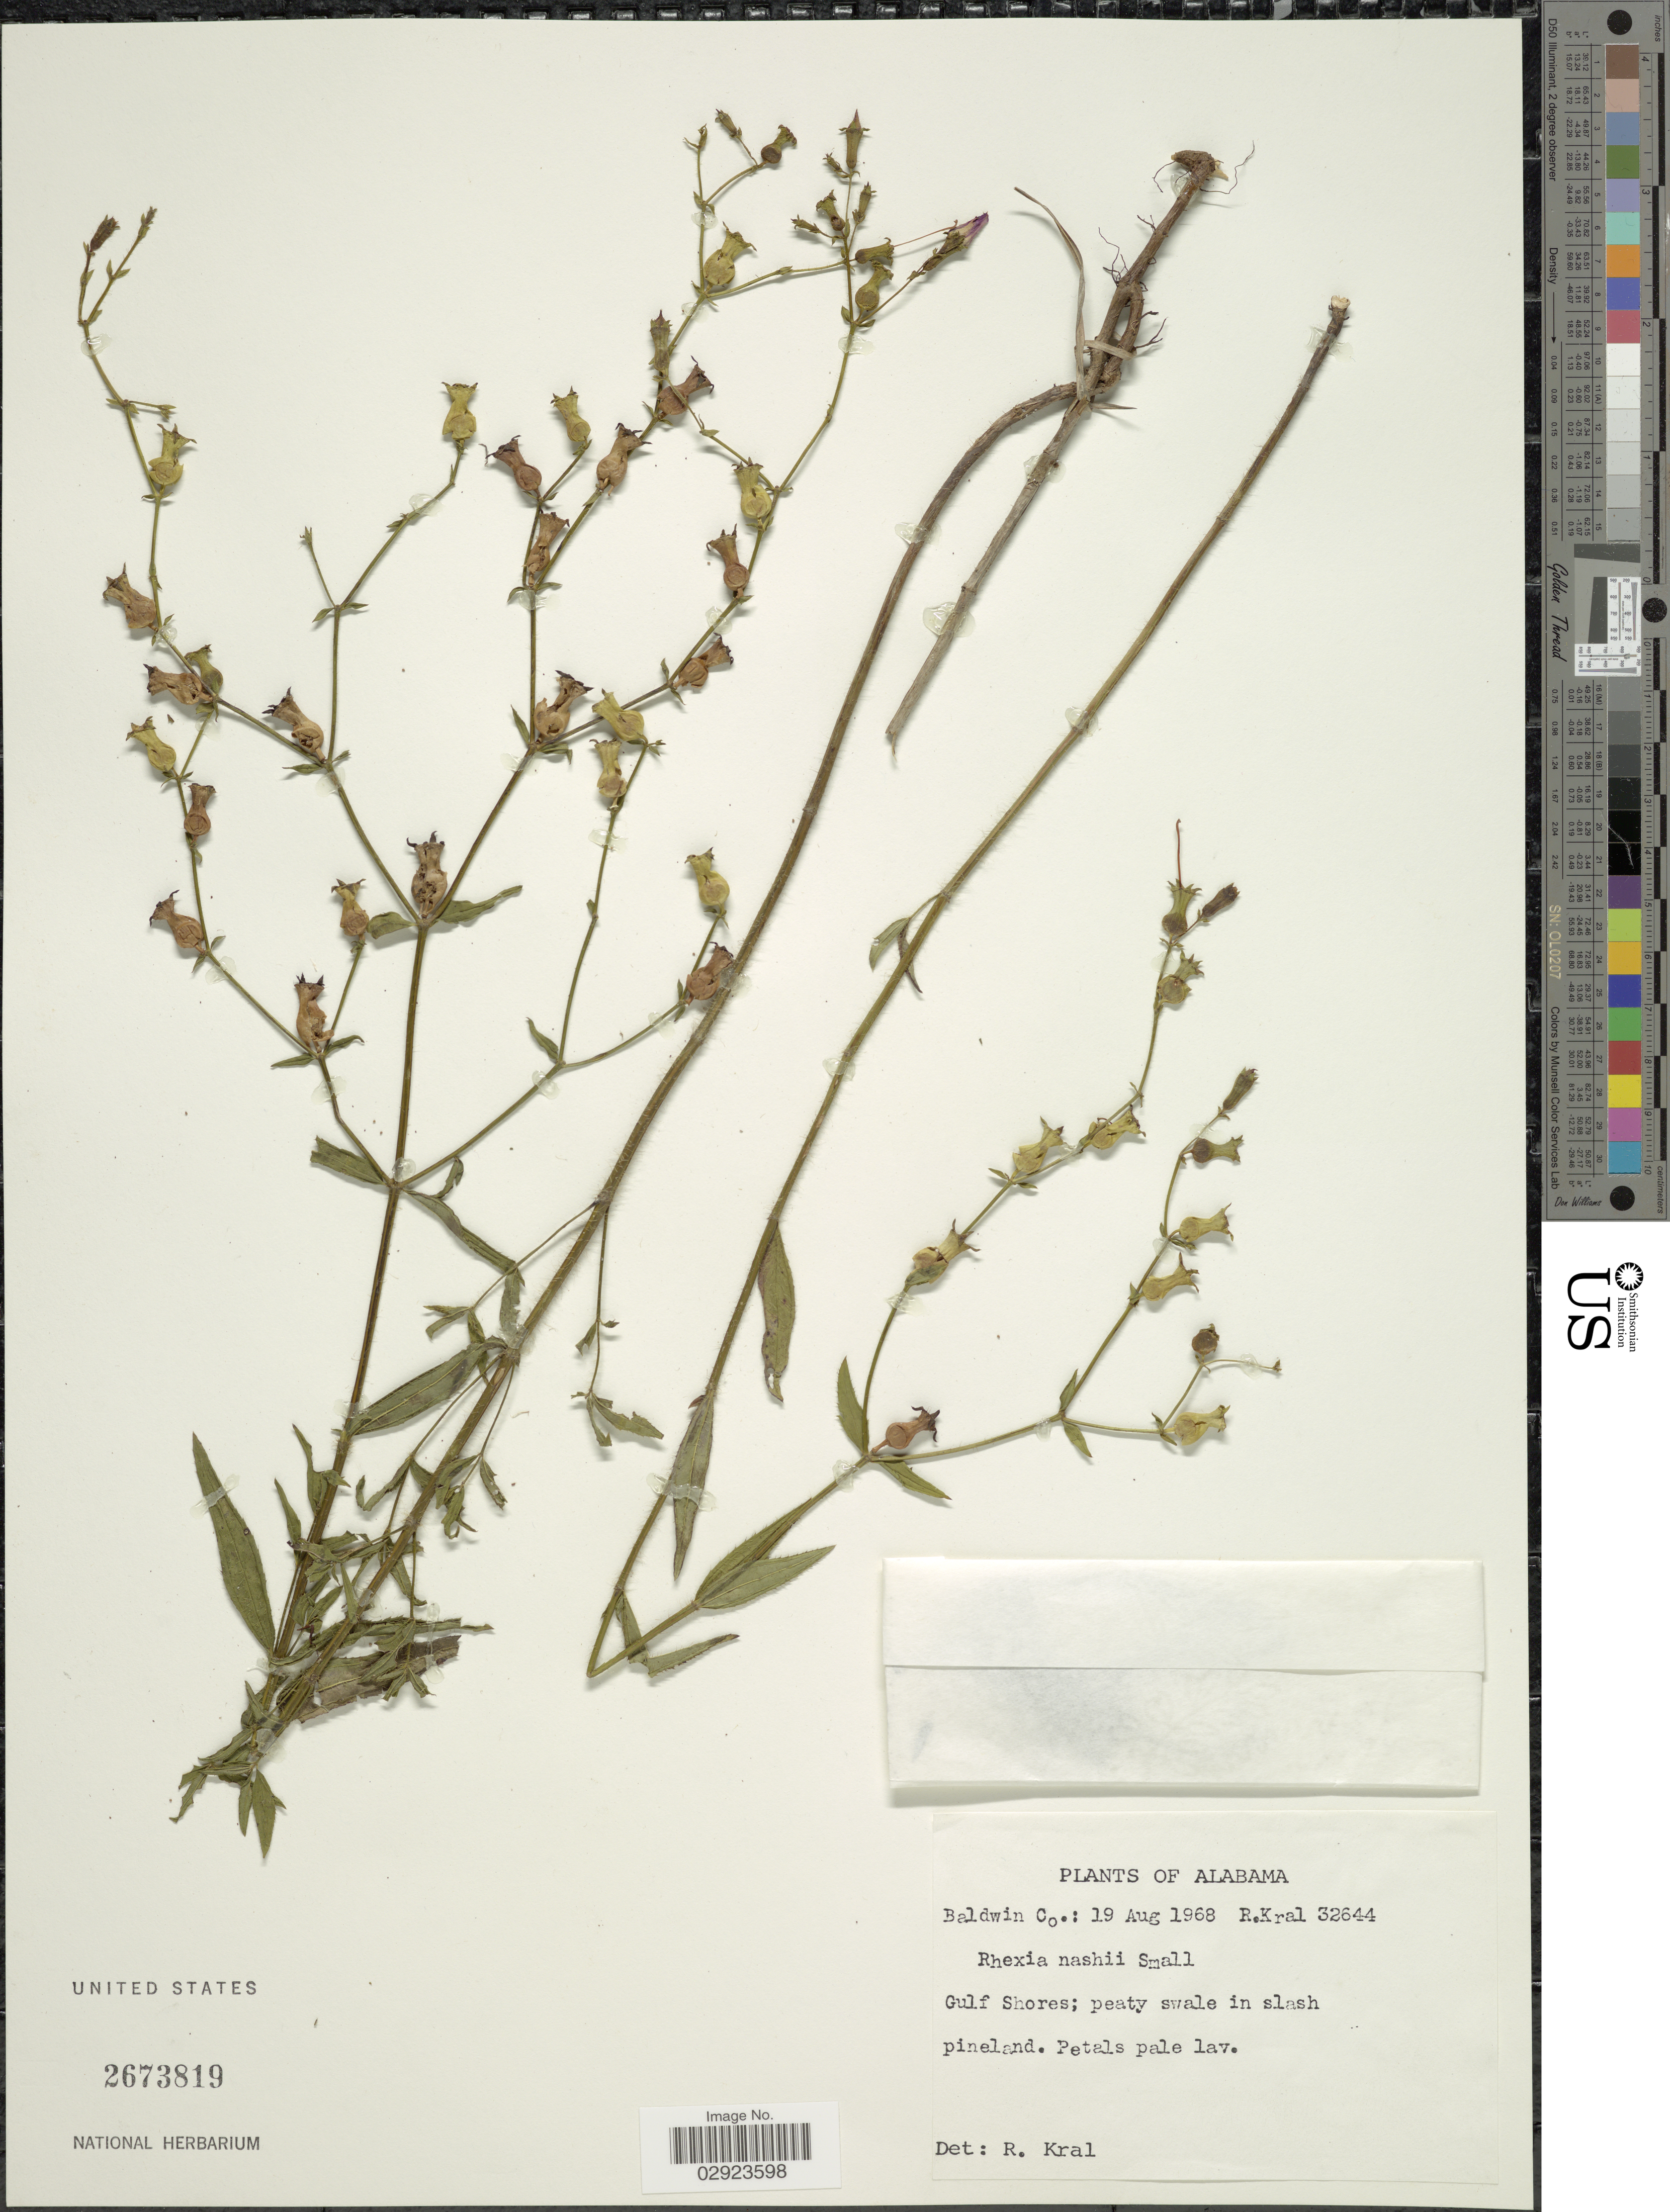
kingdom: Plantae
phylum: Tracheophyta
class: Magnoliopsida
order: Myrtales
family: Melastomataceae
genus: Rhexia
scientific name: Rhexia nashii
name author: Small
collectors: R. Kral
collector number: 32644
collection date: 1968-08-19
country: United States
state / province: Alabama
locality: Gulf Shores. Baldwin Co.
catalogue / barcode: US 2673819